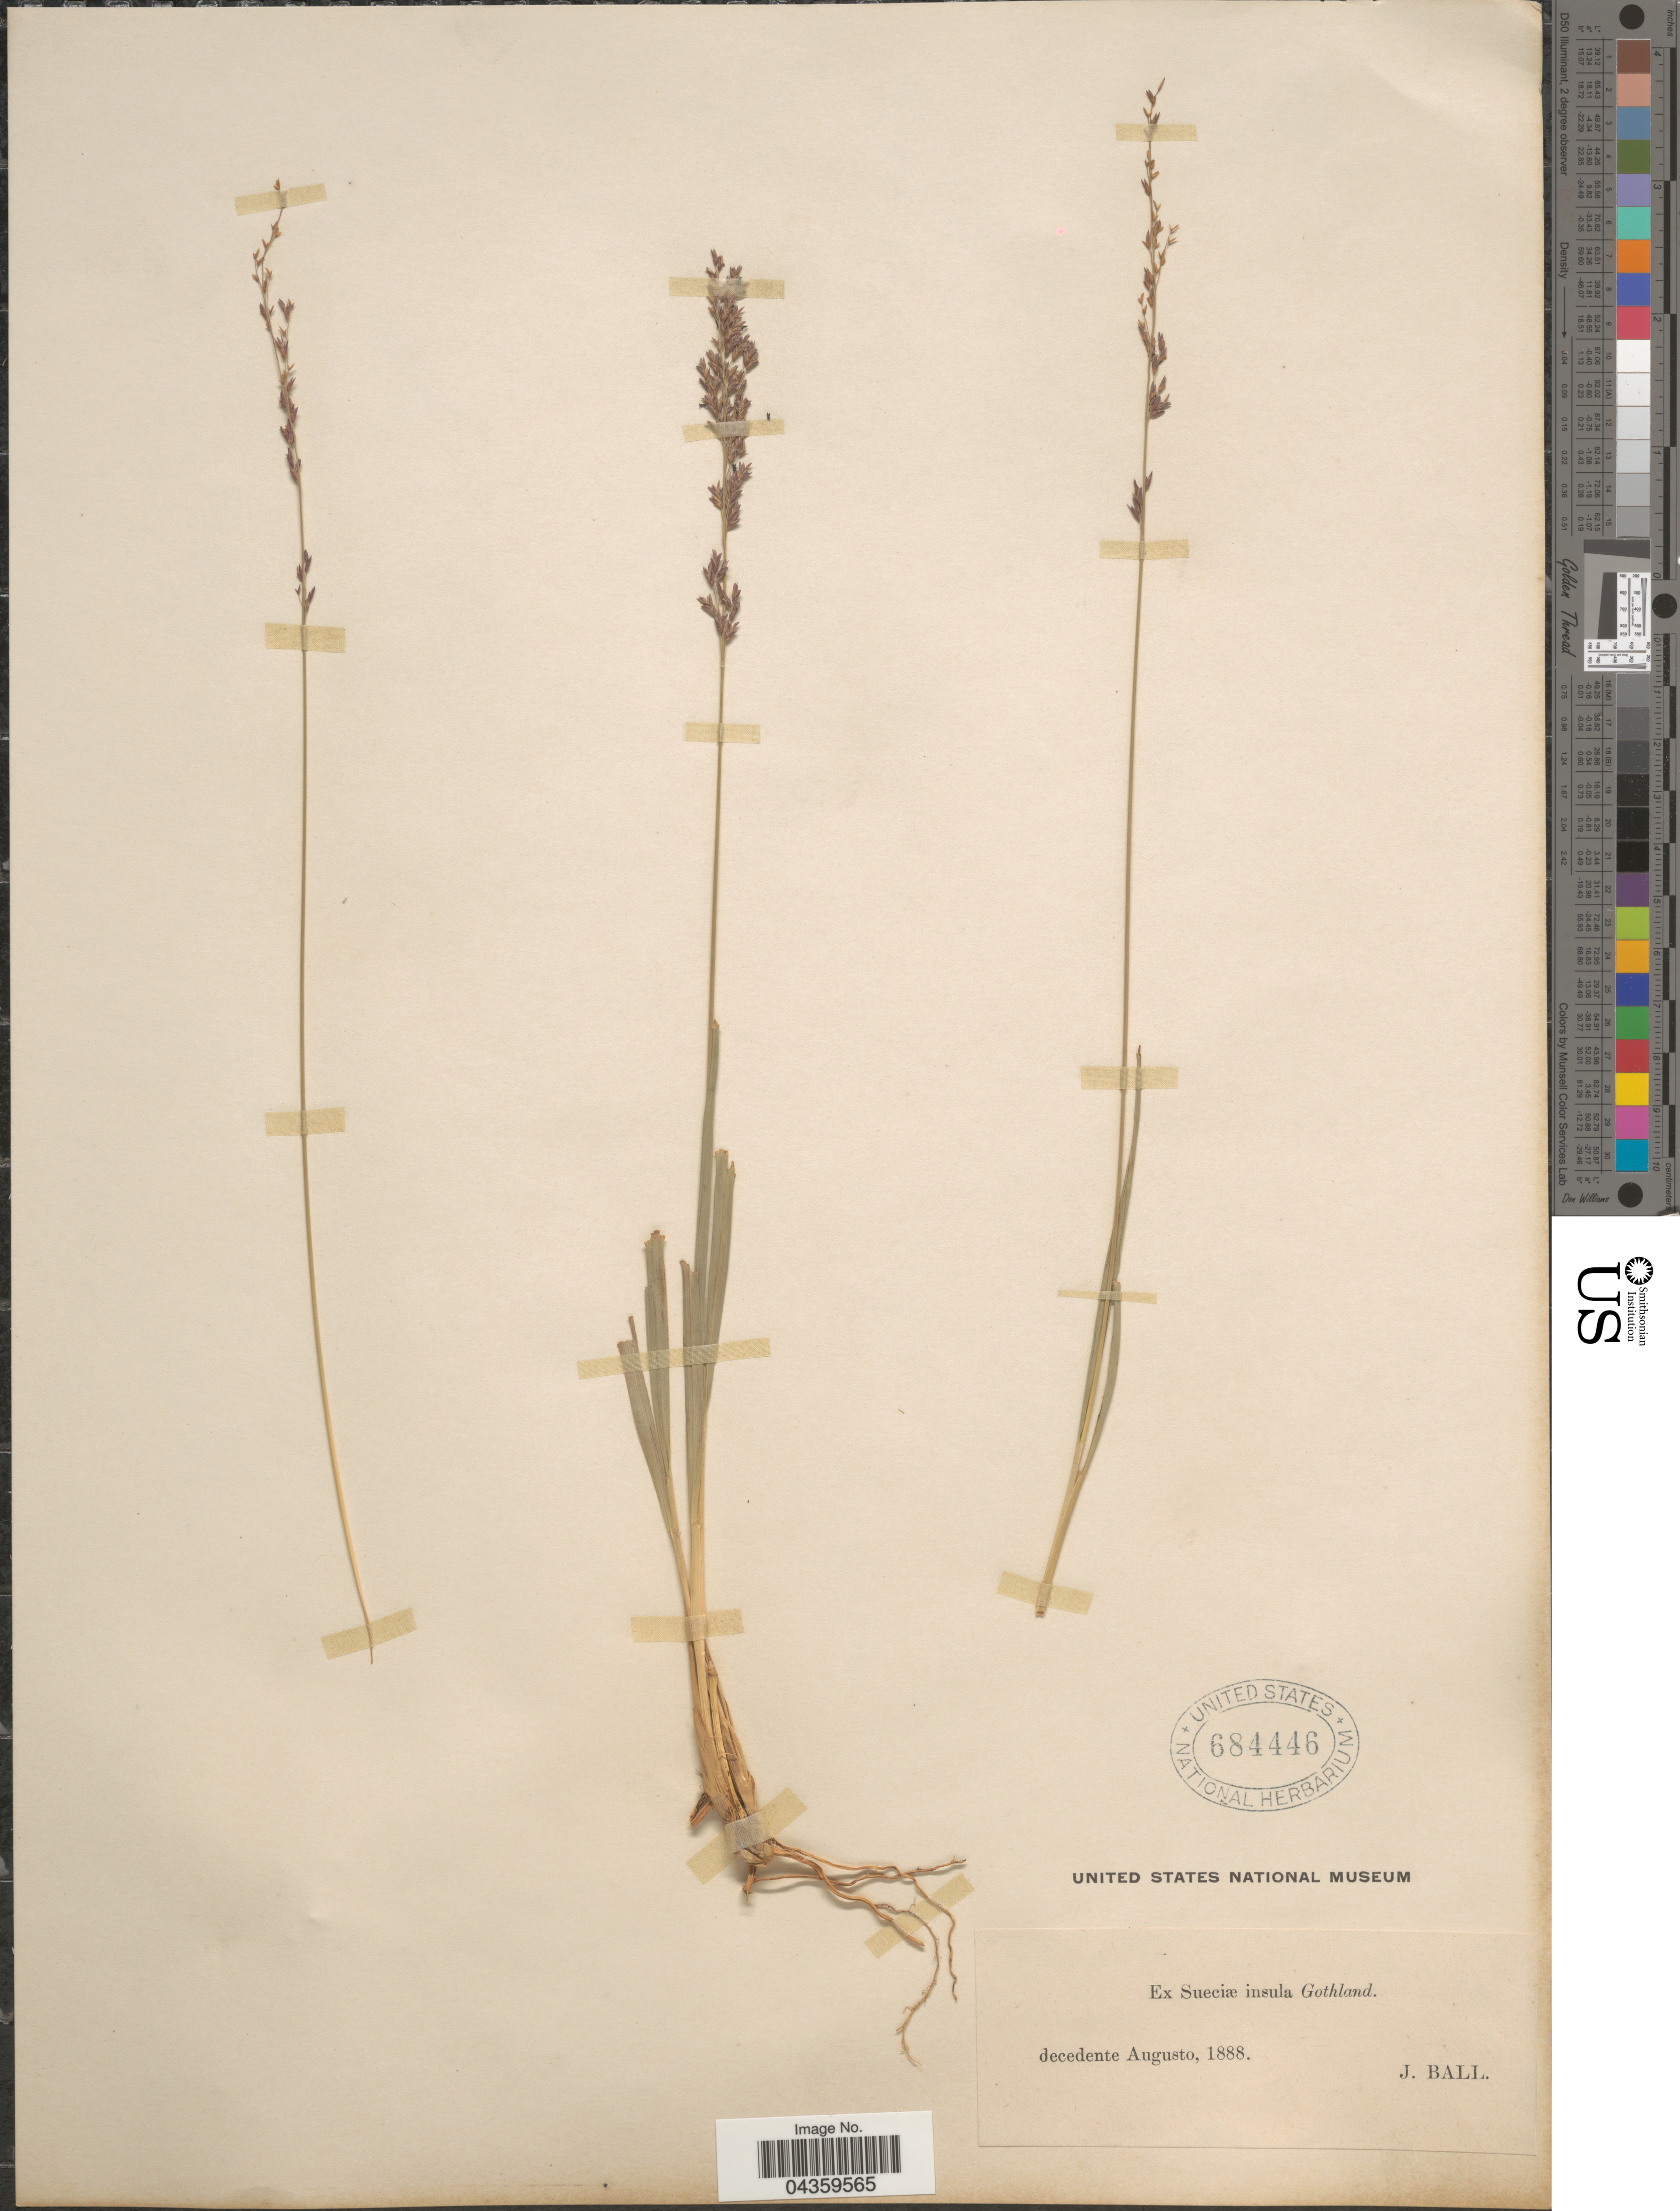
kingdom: Plantae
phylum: Tracheophyta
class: Liliopsida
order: Poales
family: Poaceae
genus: Molinia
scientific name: Molinia caerulea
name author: (L.) Moench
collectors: J. Ball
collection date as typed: decedente Augusto, 1888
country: Sweden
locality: Sueciæ insula Gothland.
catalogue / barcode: US 684446